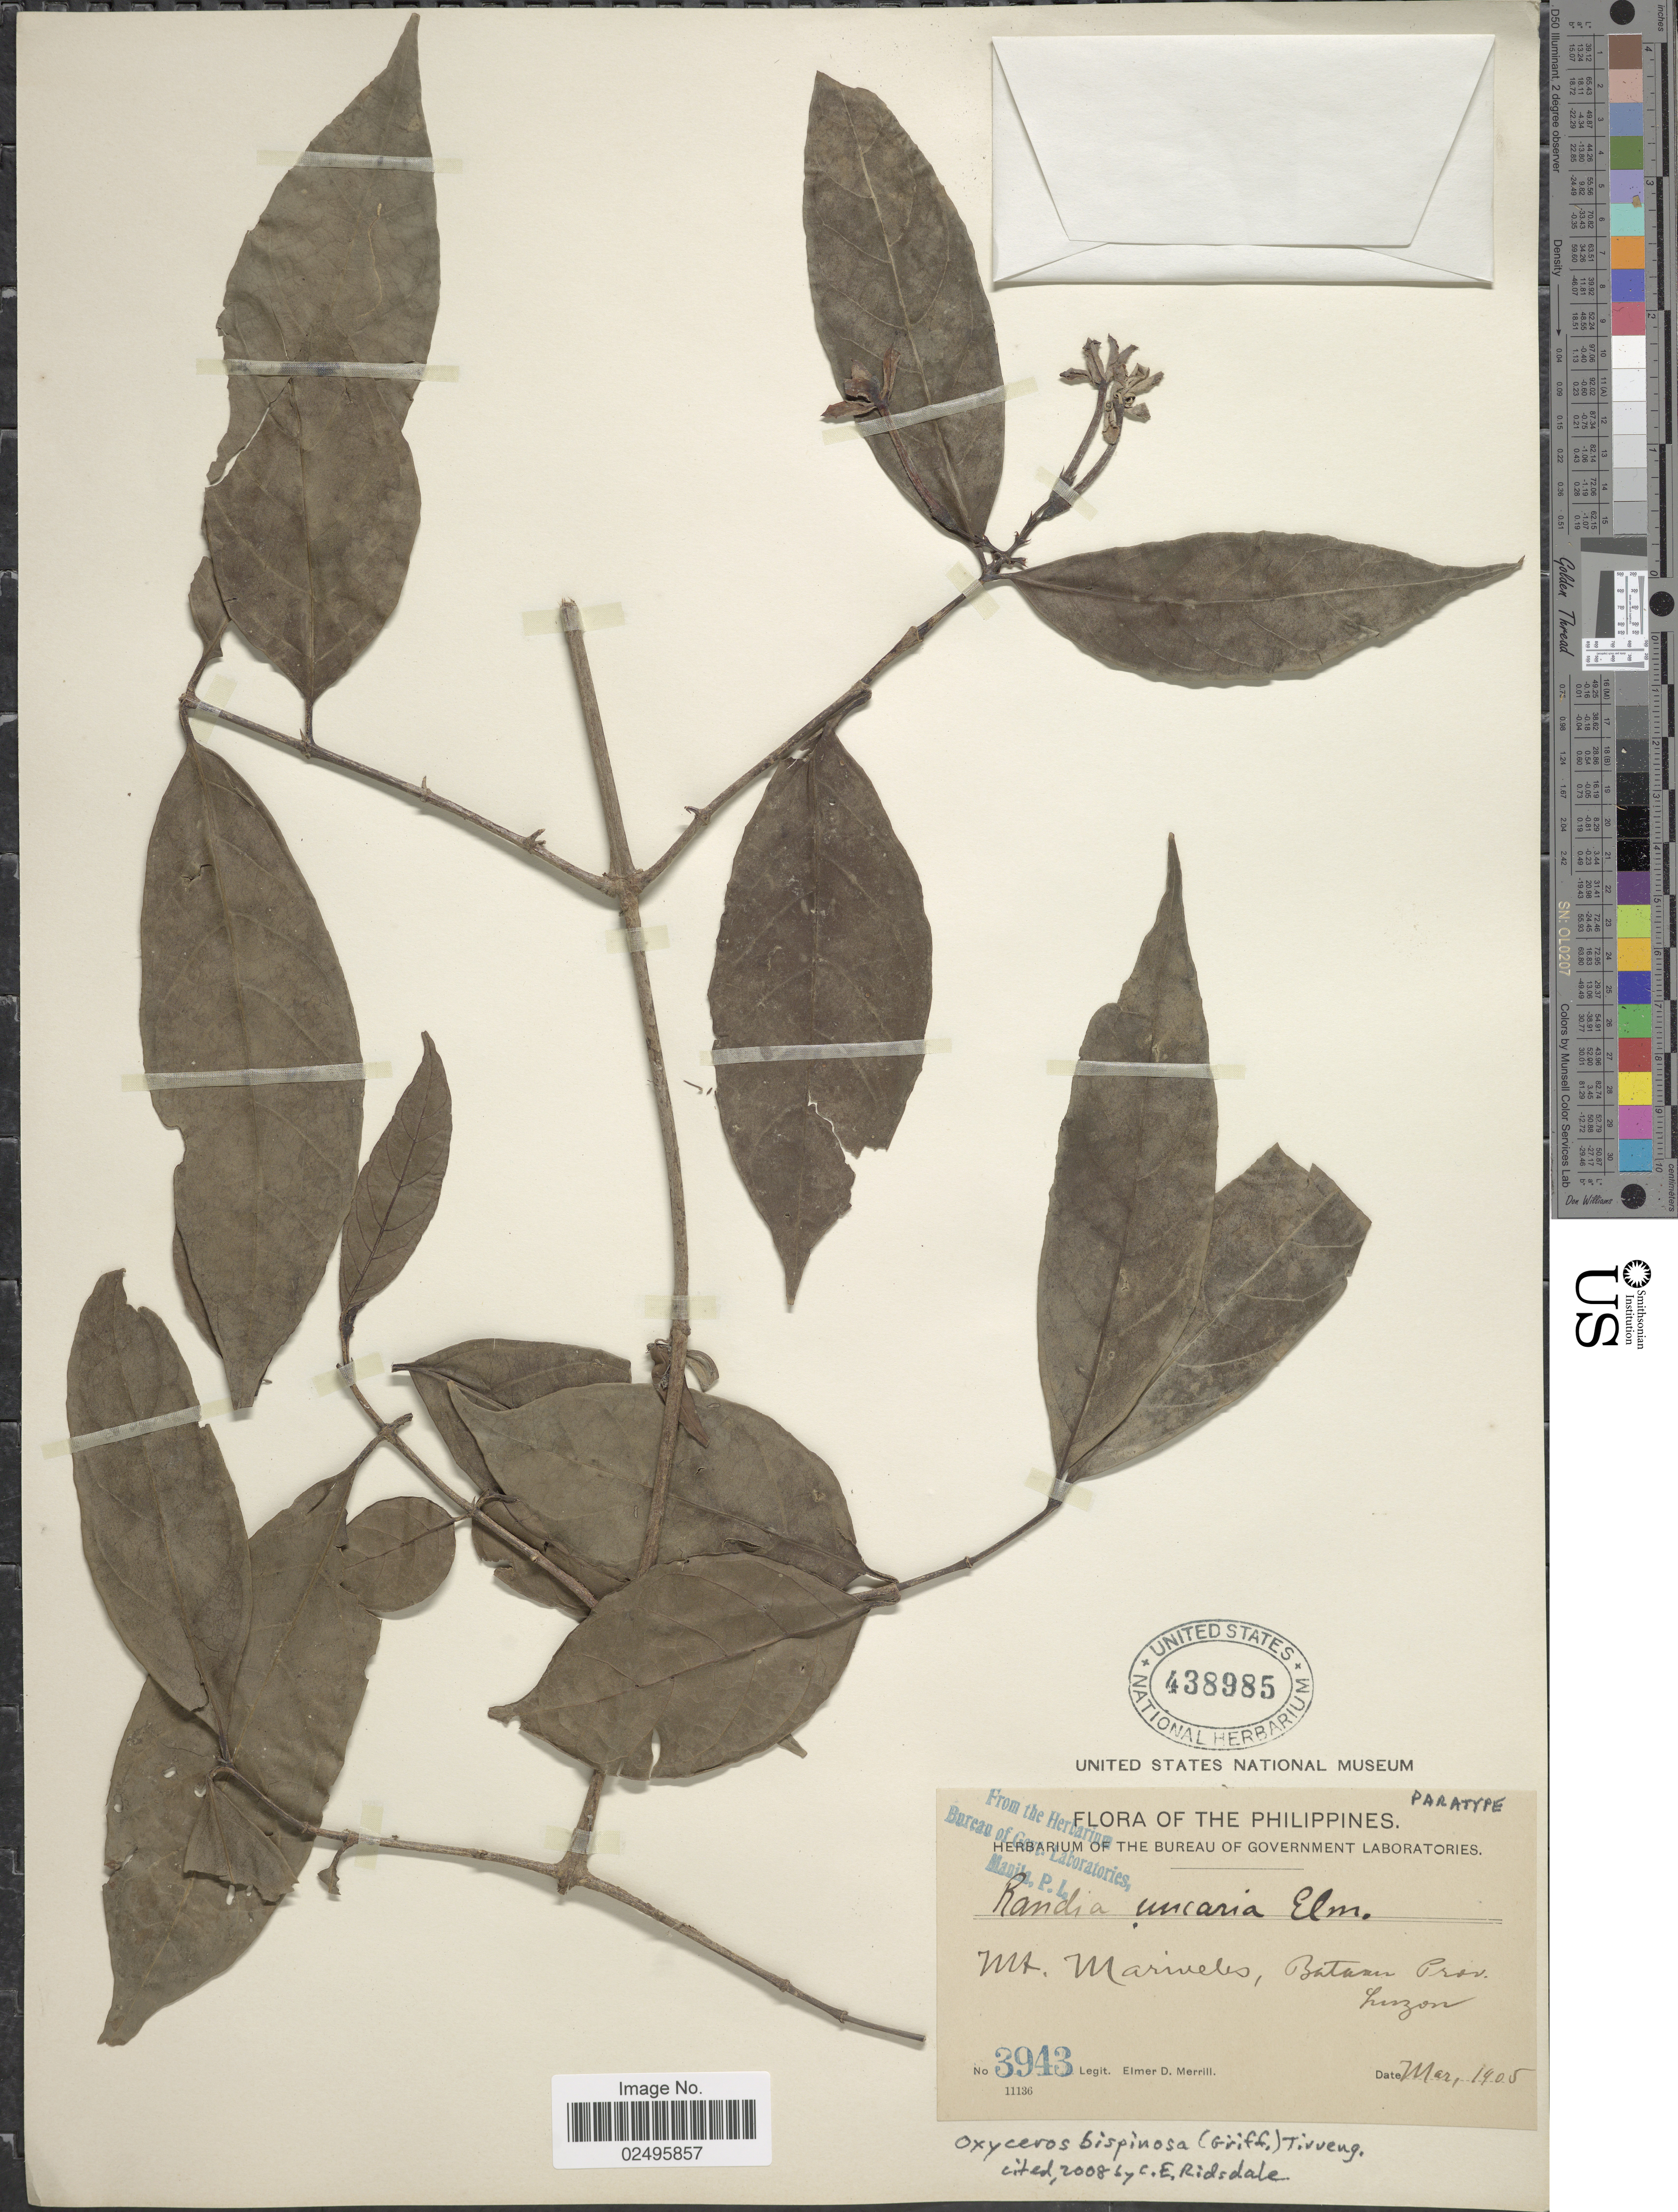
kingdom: Plantae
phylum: Tracheophyta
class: Magnoliopsida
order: Gentianales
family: Rubiaceae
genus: Oxyceros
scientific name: Oxyceros bispinosa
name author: (Griff.) Tirveng.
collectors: E. D. Merrill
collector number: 3943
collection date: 1905-03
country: Philippines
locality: Mt. Mariveles, Bataan Prov, Luzon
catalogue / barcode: US 438985